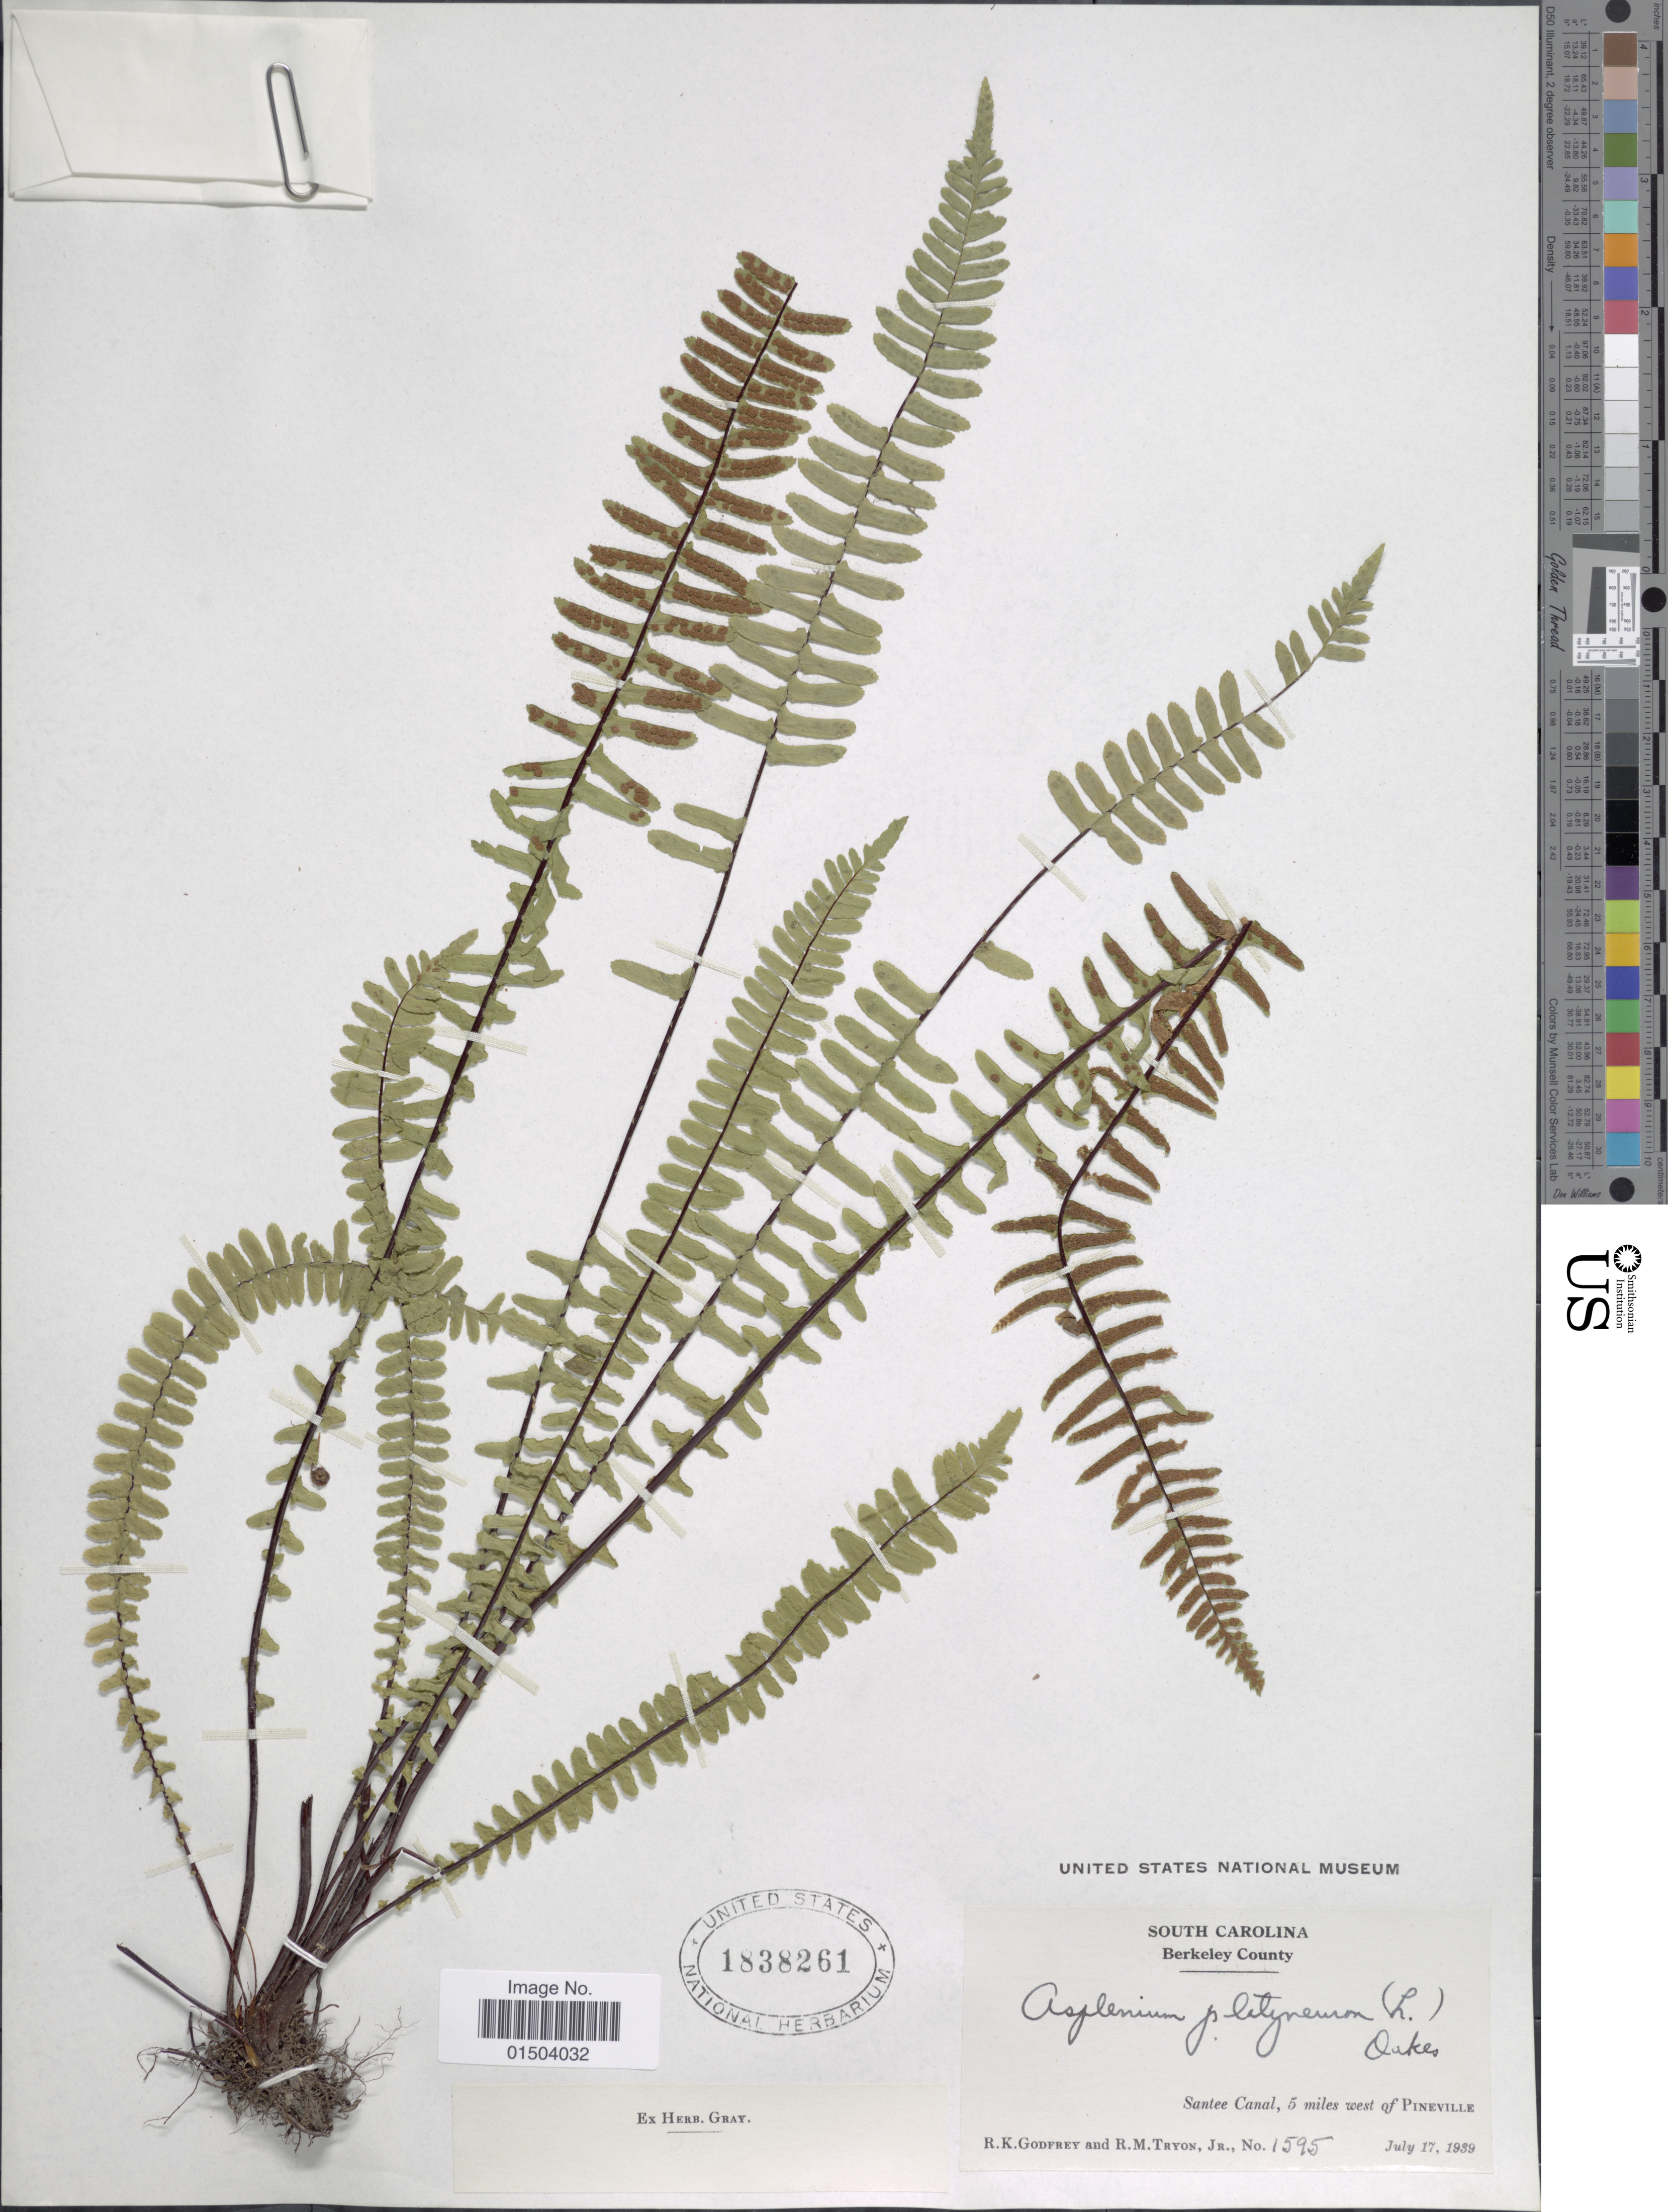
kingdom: Plantae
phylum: Tracheophyta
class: Polypodiopsida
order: Polypodiales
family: Aspleniaceae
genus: Asplenium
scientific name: Asplenium platyneuron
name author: (L.) Britton, Stearns & Poggenb.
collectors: R. K. Godfrey & R. M. Tryon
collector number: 1595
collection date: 1939-07-17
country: United States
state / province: South Carolina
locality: Berkeley County. Santee Canal, 5 miles west of Pineville.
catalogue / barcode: US 1838261